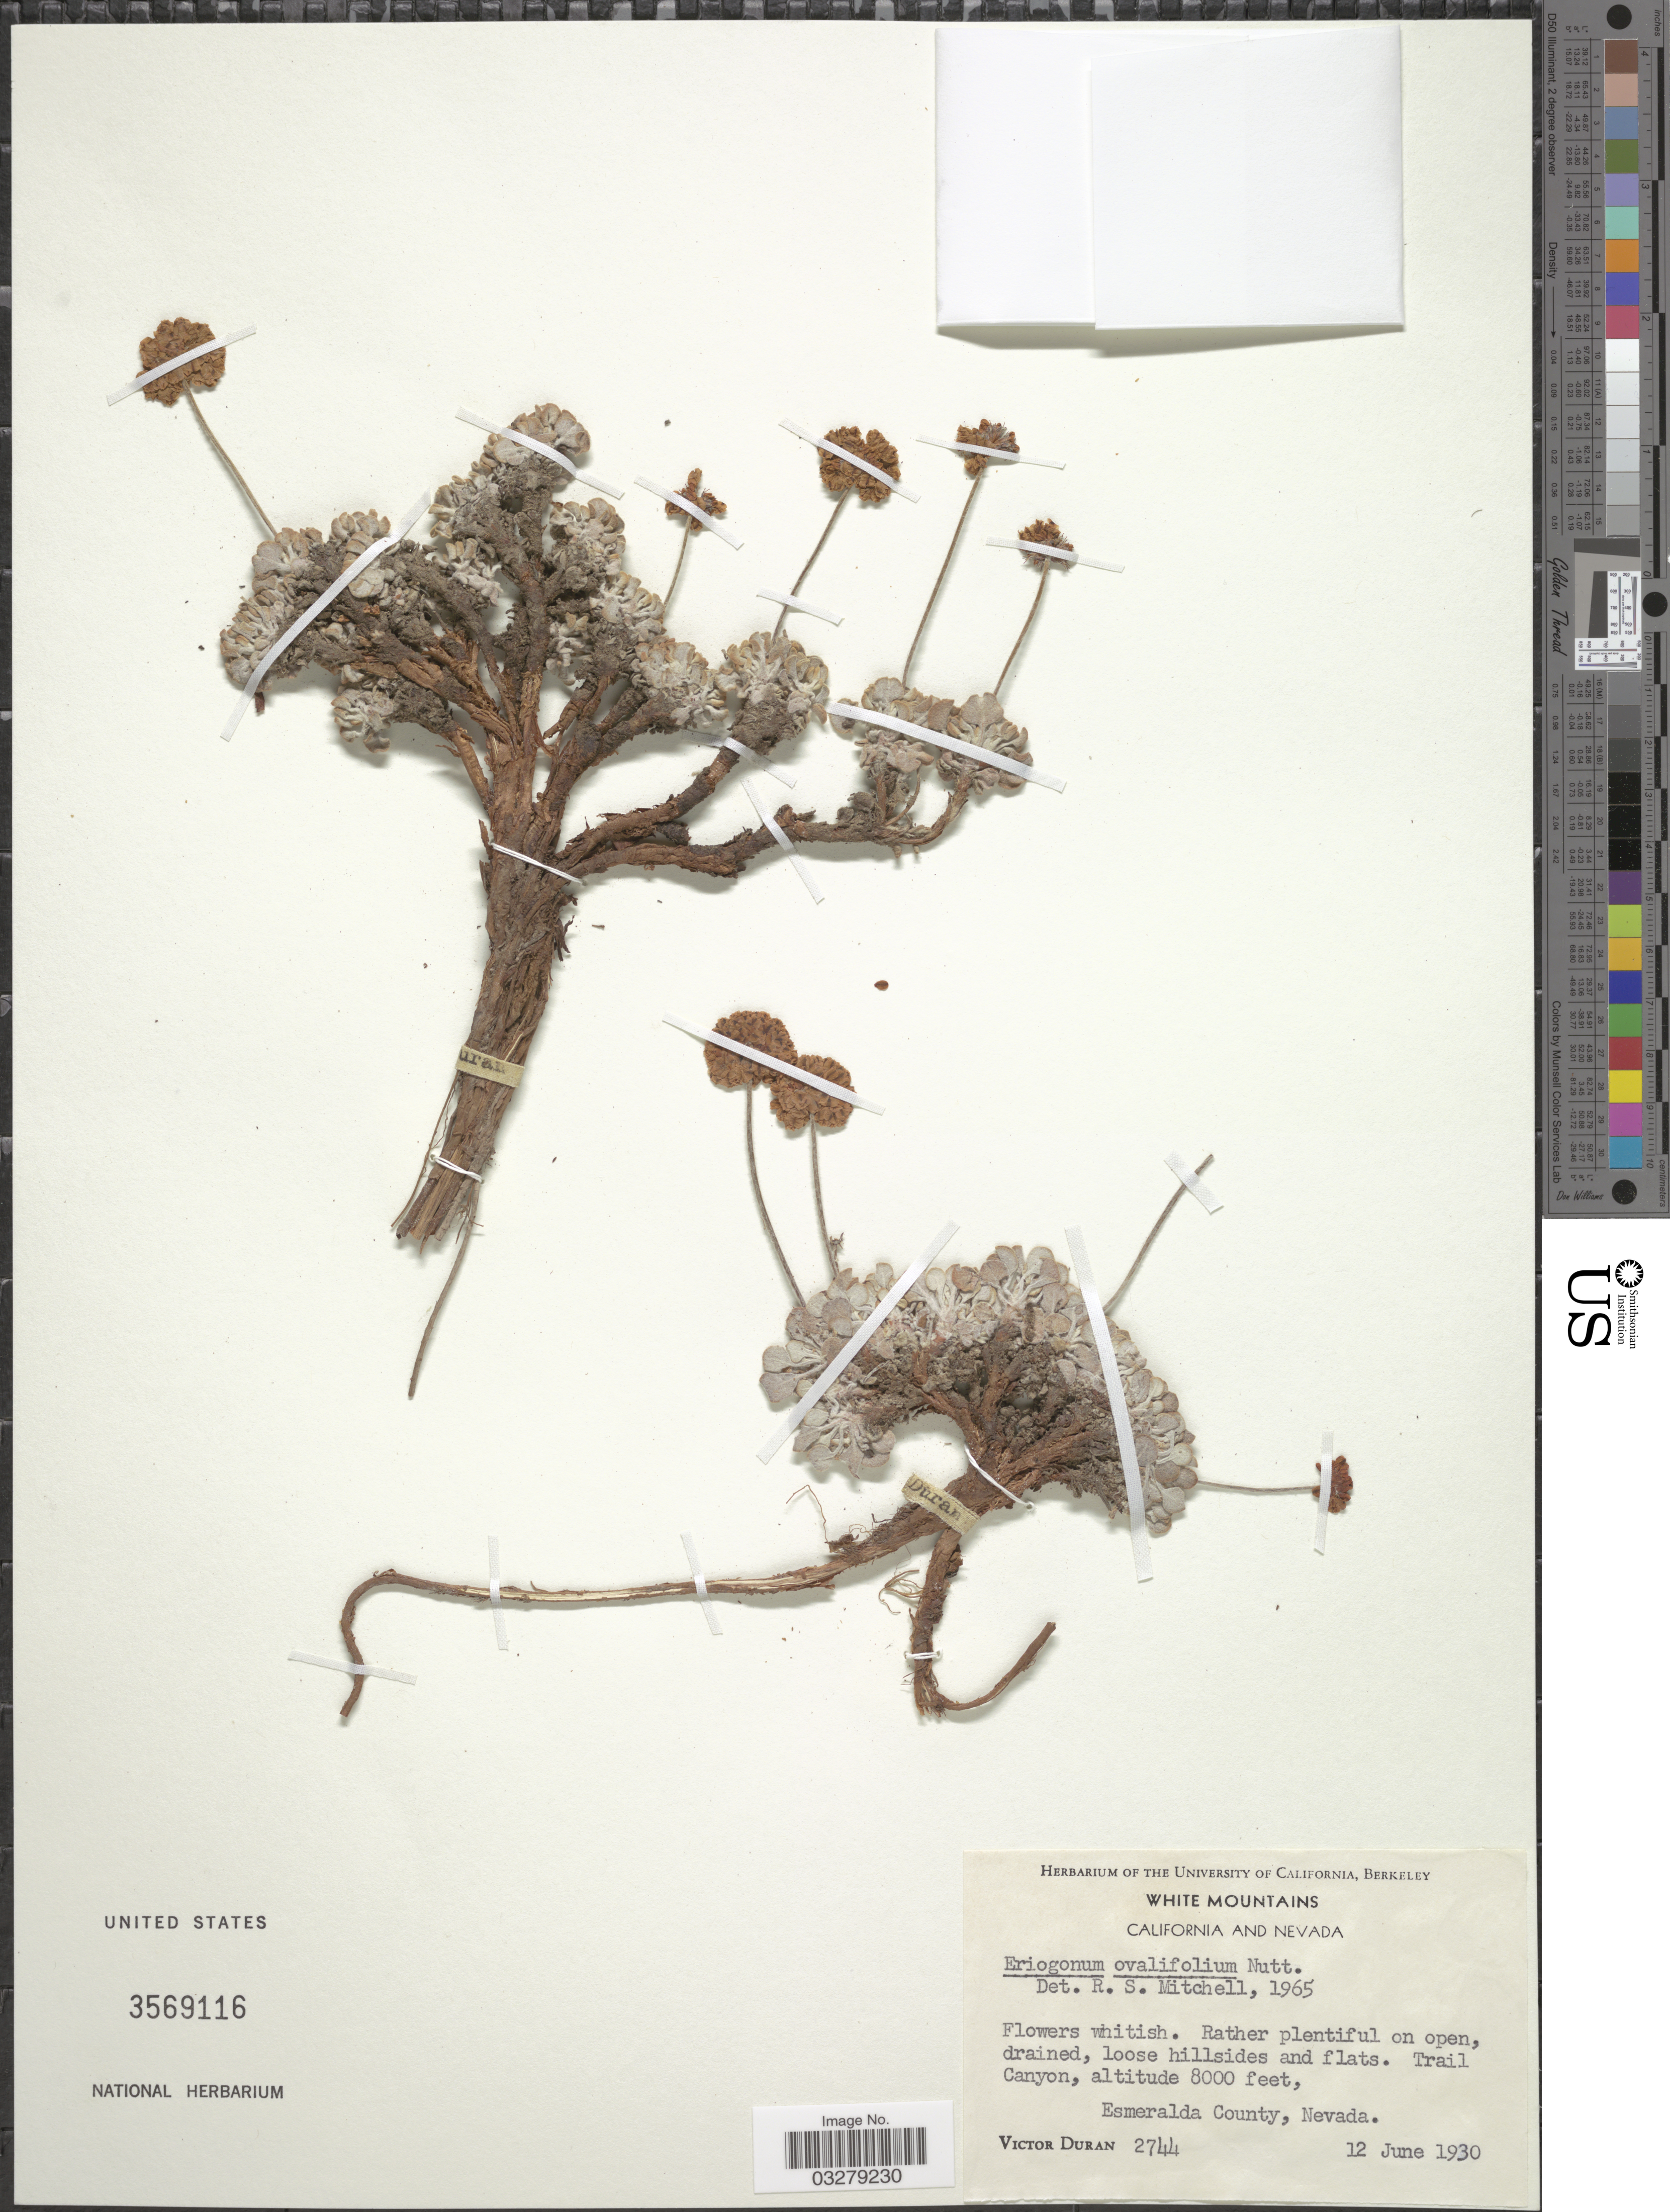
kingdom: Plantae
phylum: Tracheophyta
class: Magnoliopsida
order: Caryophyllales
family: Polygonaceae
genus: Eriogonum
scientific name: Eriogonum ovalifolium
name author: Nutt.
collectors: V. Duran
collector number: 2744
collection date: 1930-06-12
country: United States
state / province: Nevada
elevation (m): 2438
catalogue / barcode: US 3569116